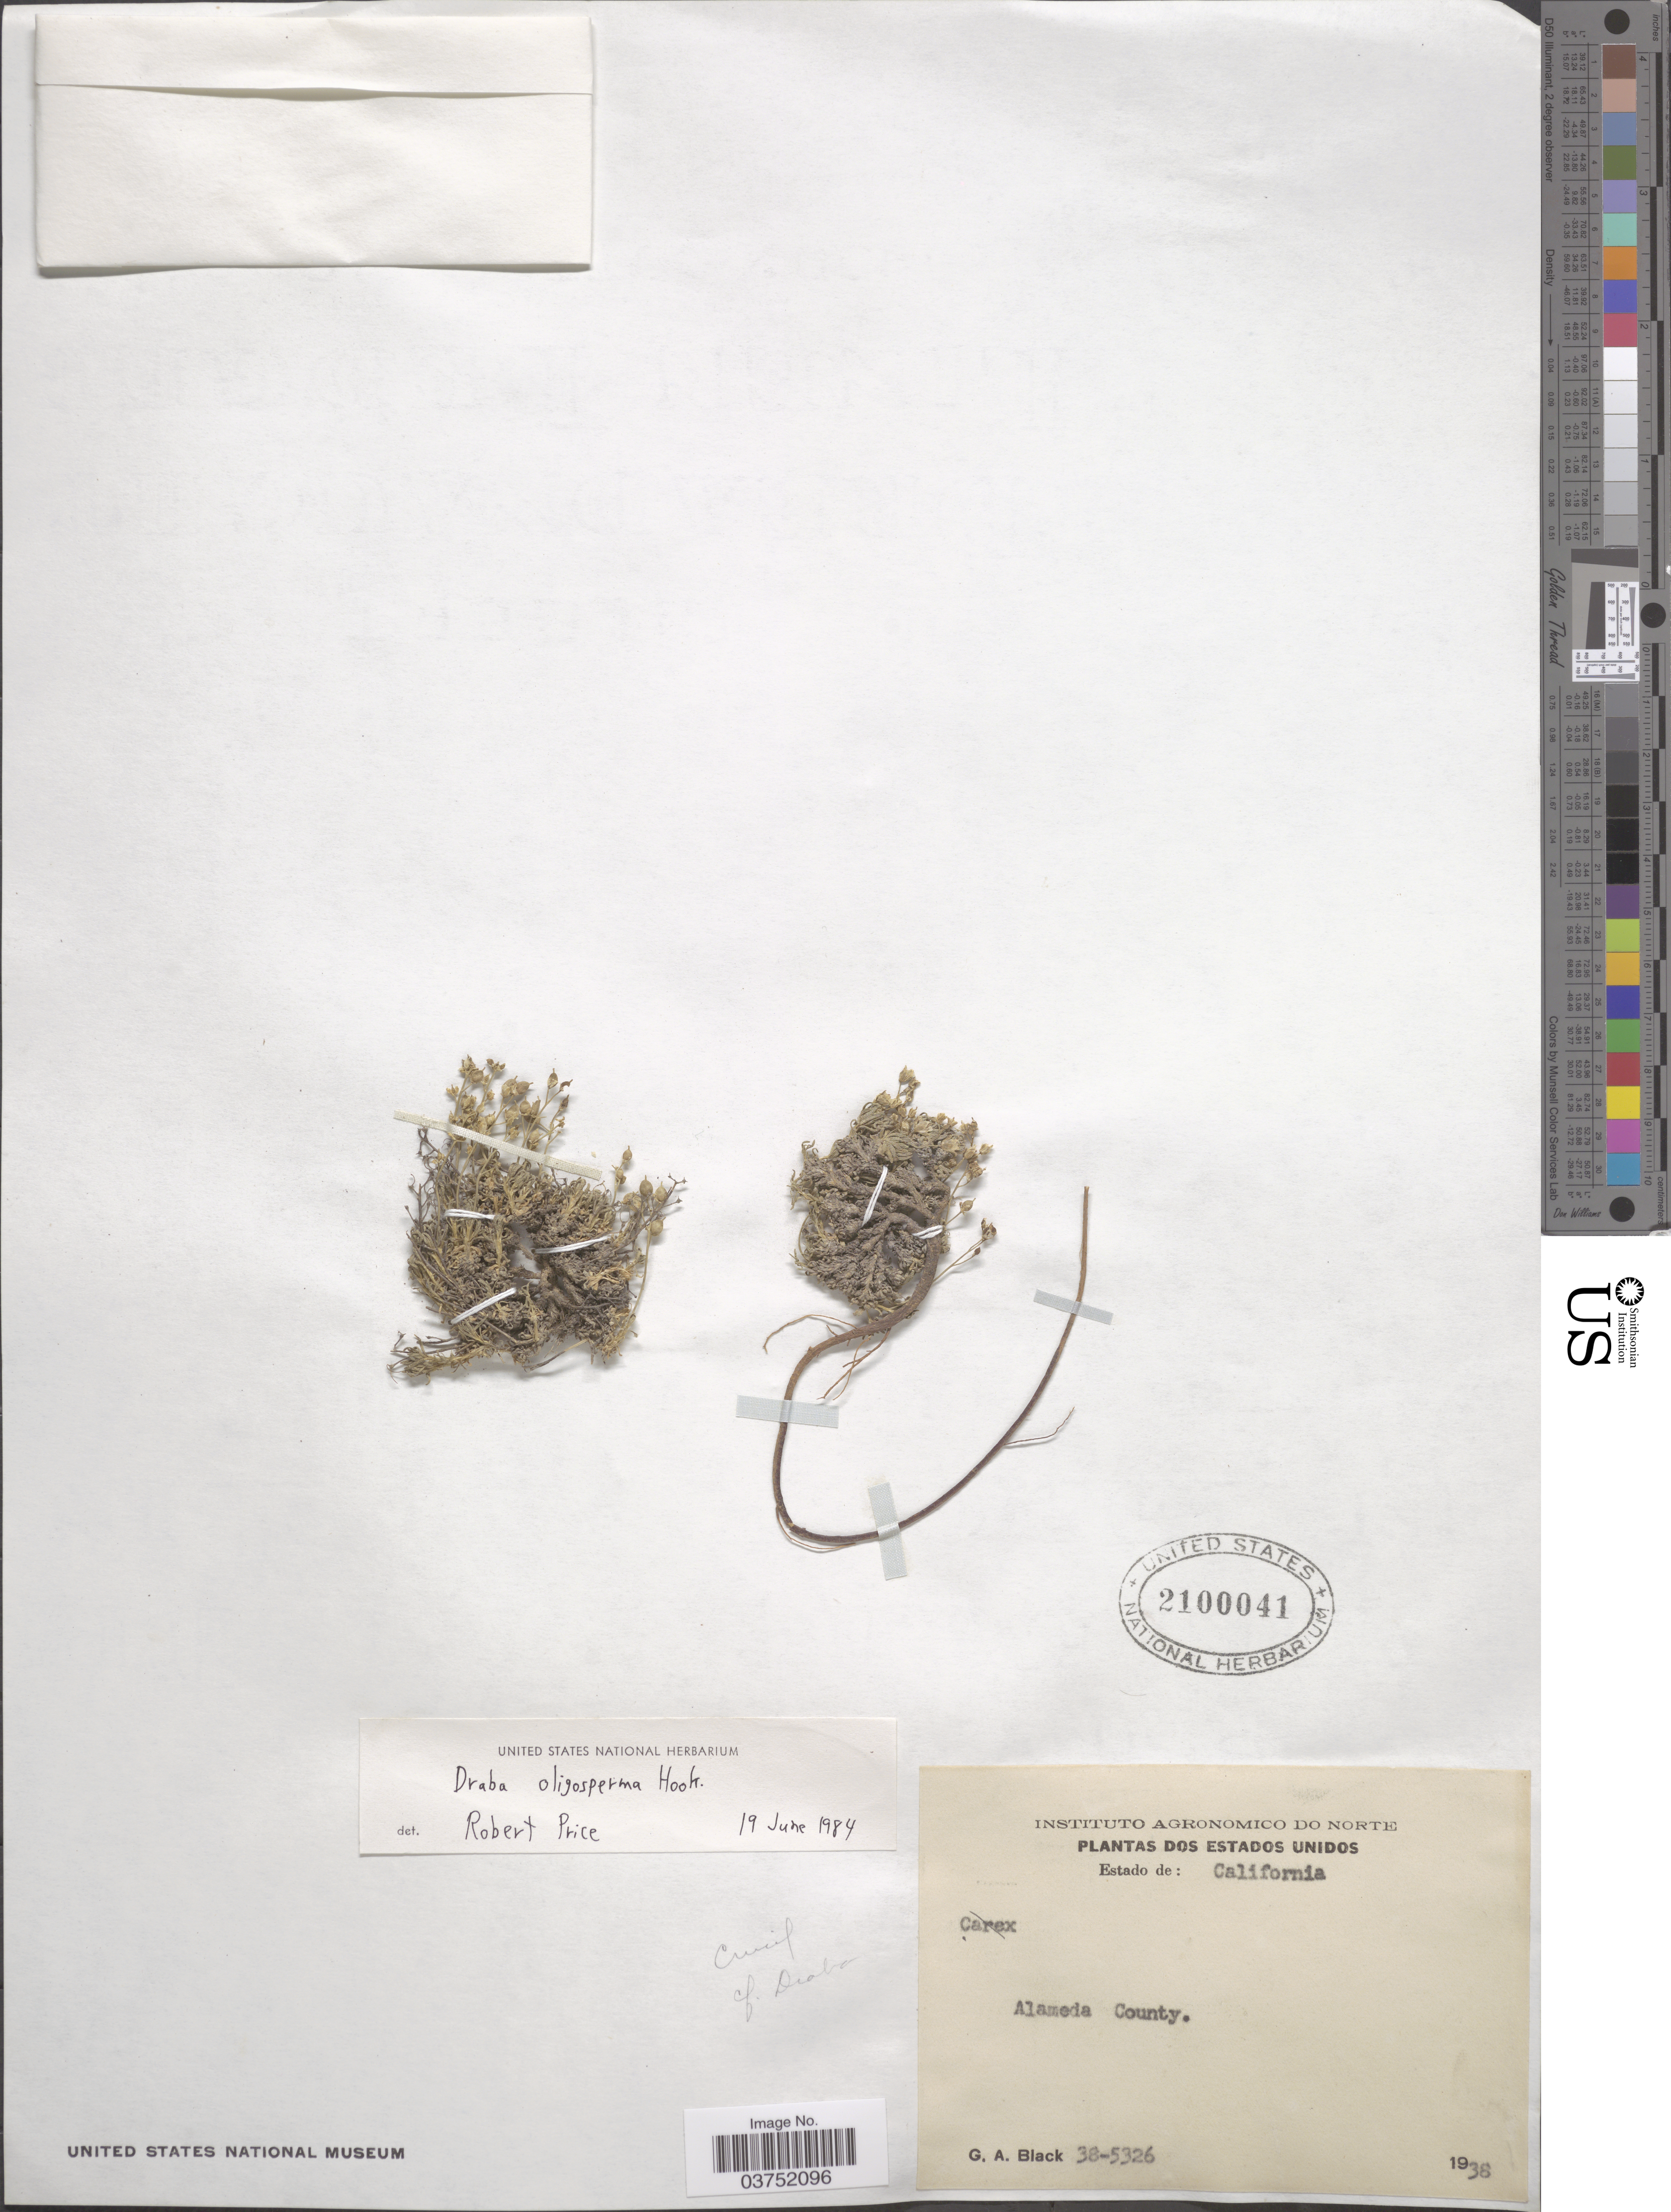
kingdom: Plantae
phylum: Tracheophyta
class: Magnoliopsida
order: Brassicales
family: Brassicaceae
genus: Draba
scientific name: Draba oligosperma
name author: Hook.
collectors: G. A. Black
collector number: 38-5326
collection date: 1938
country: United States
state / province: California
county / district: Alameda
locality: Estados Unidos. Alameda County.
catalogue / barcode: US 2100041